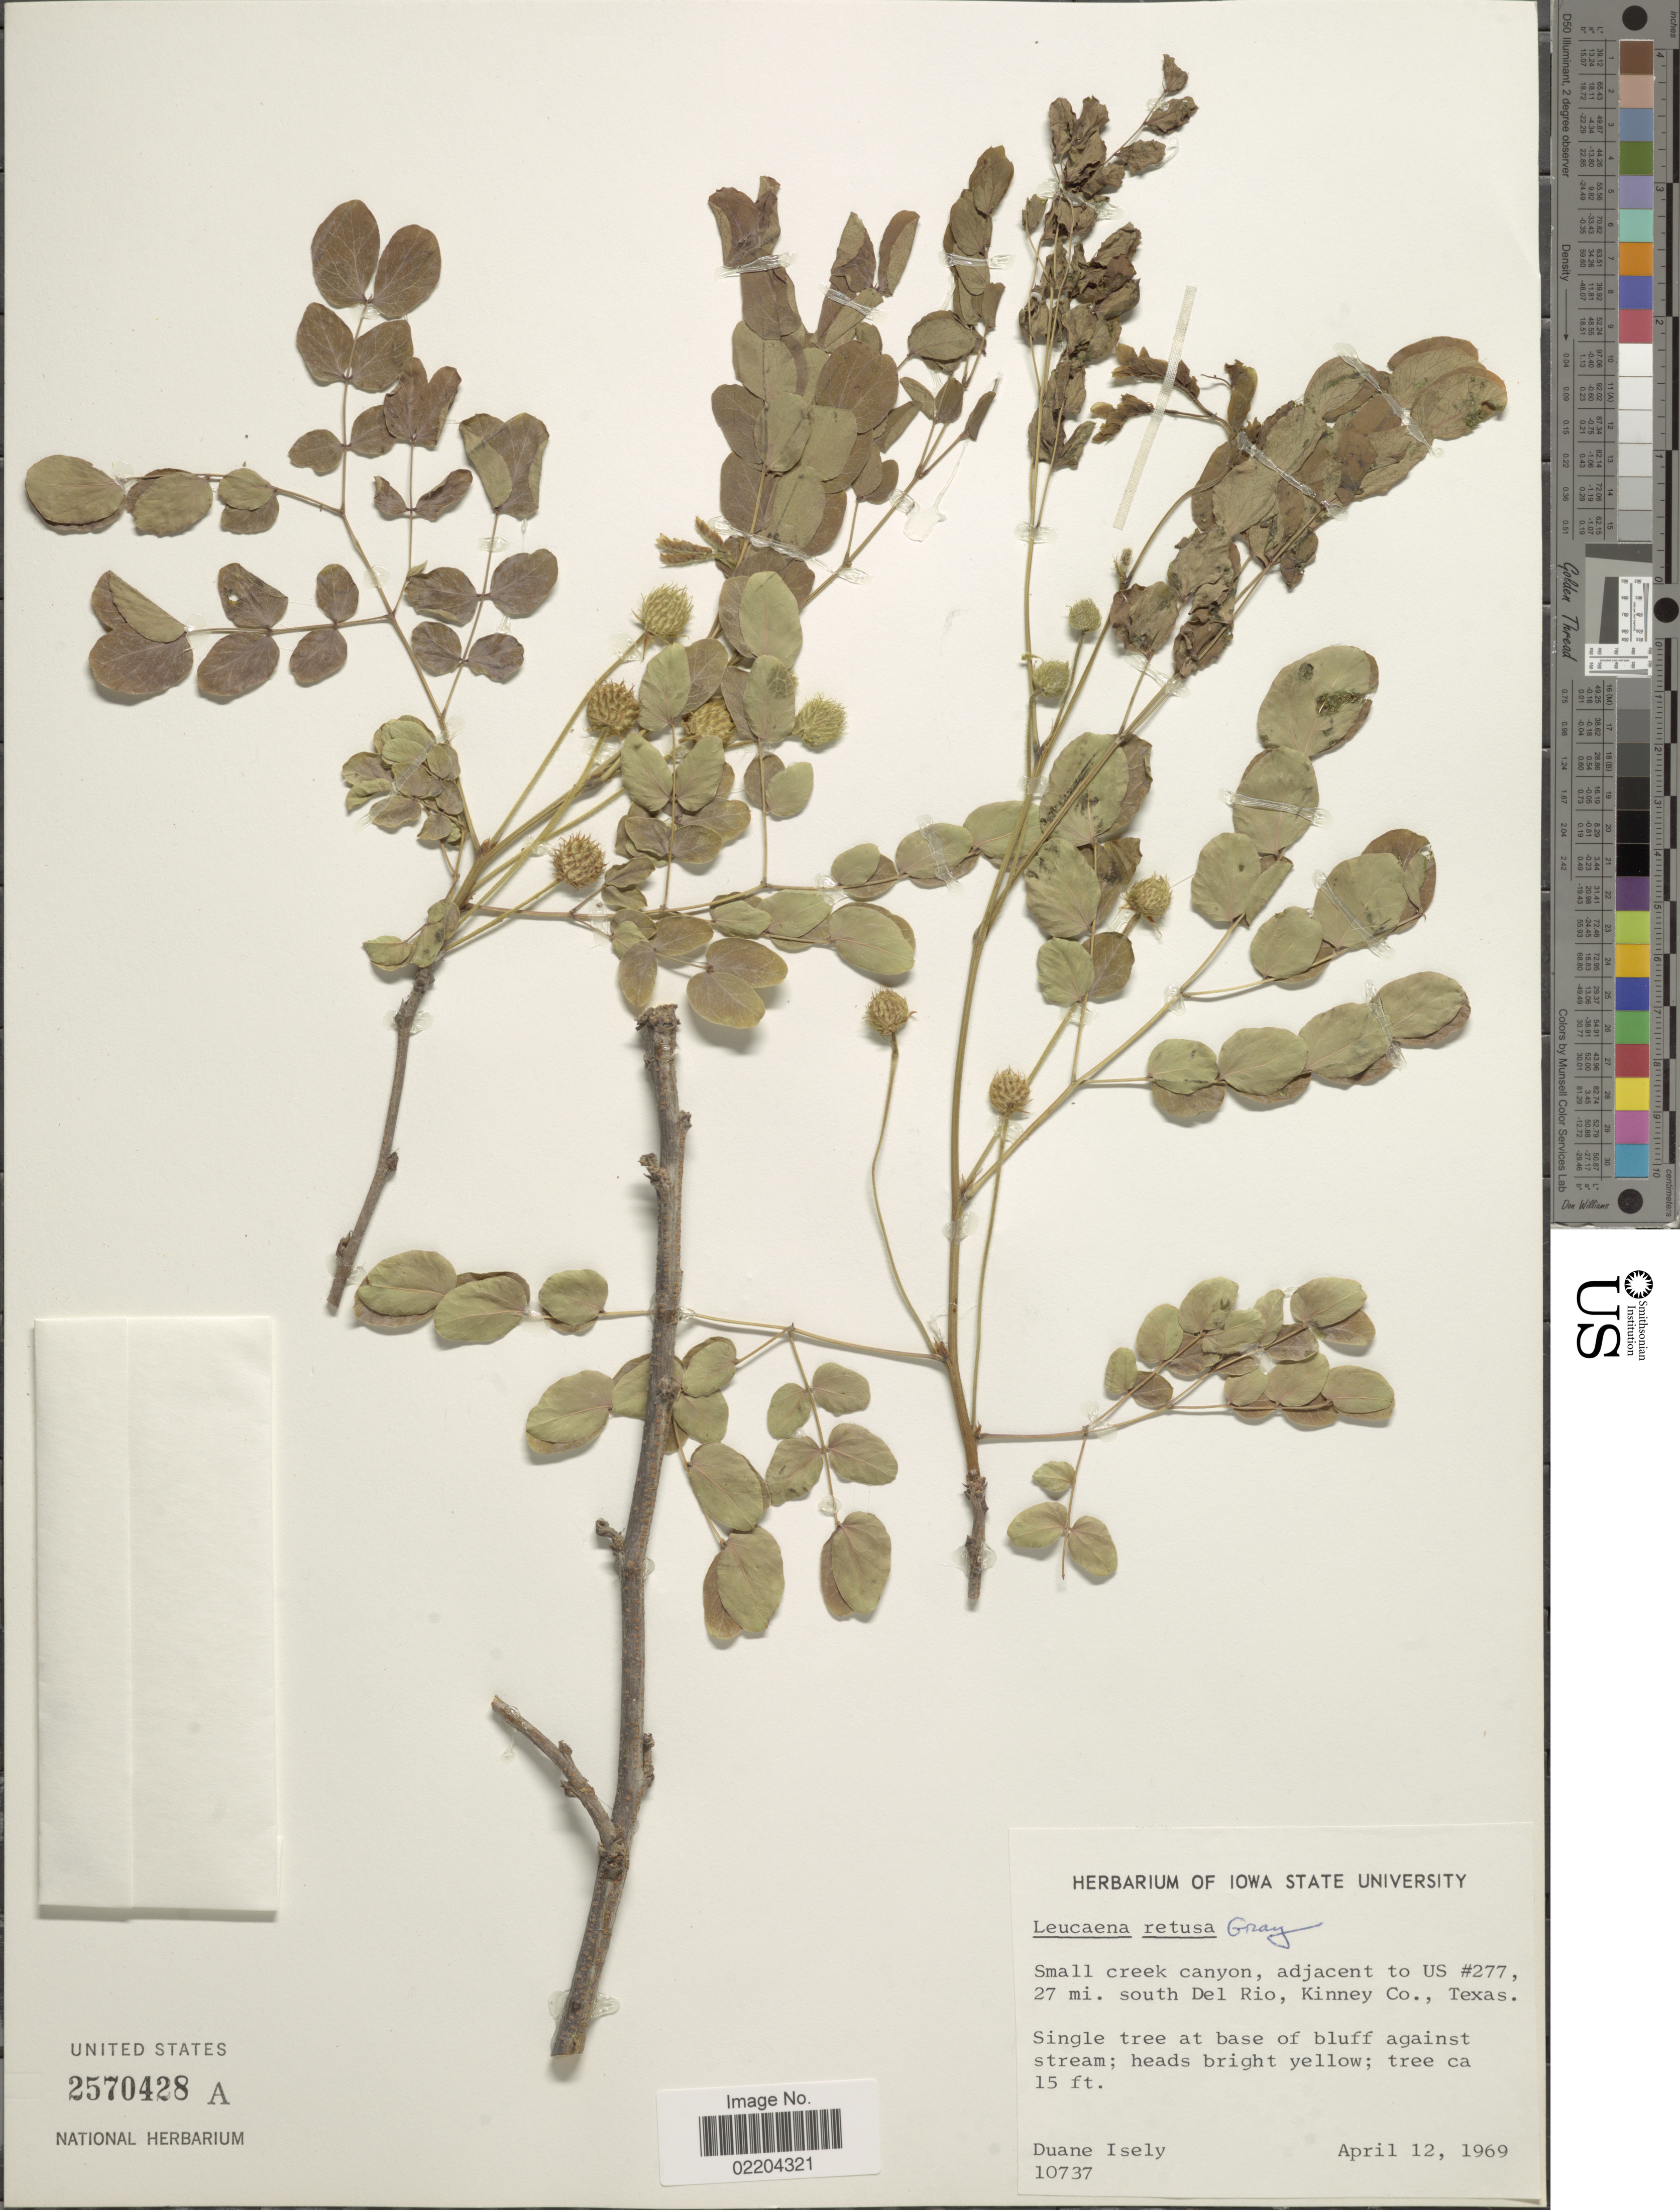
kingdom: Plantae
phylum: Tracheophyta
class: Magnoliopsida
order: Fabales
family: Fabaceae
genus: Leucaena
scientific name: Leucaena retusa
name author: Benth. in A. Gray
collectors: D. Isely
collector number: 10737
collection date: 1969-04-12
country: United States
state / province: Texas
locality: Small creek canyon, adjacent to US #277, 27 mi. south Del Rio, Kinney Co., Texas.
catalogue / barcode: US 2570428A